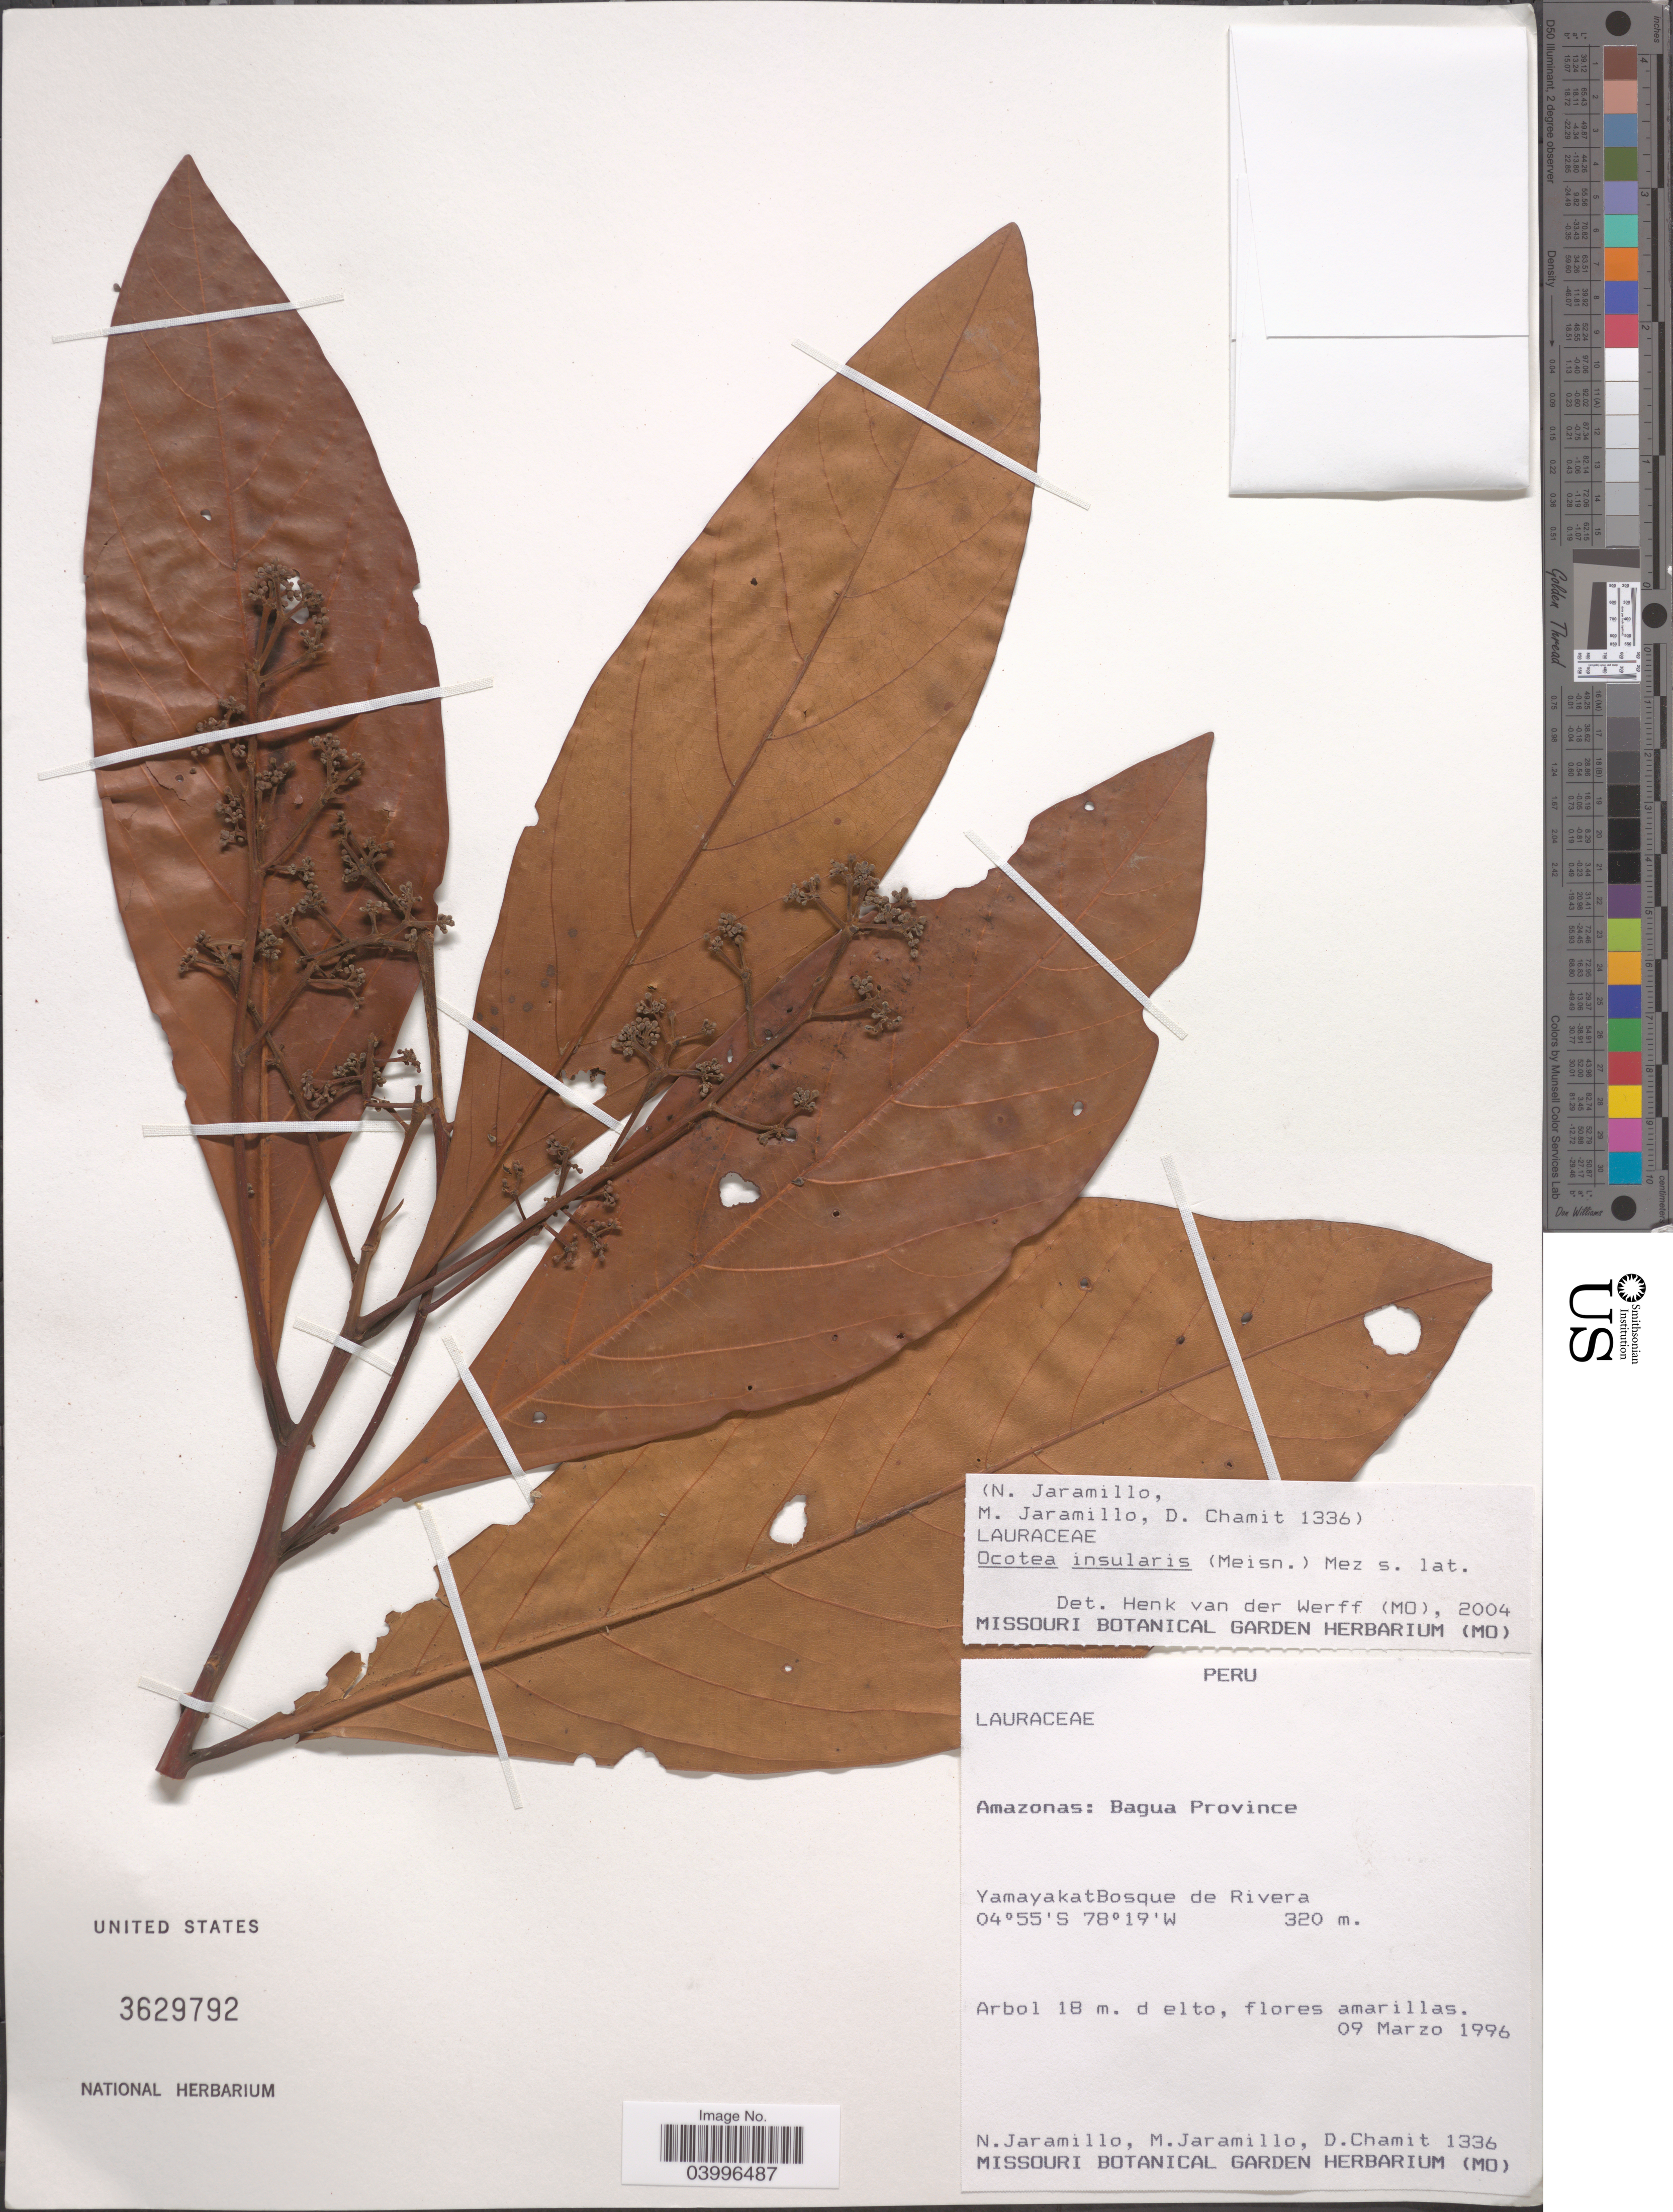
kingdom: Plantae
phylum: Tracheophyta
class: Magnoliopsida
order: Laurales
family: Lauraceae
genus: Ocotea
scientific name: Ocotea insularis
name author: (Meisn.) Mez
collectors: N. Jaramillo, M. Jaramillo & D. Chamit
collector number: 1336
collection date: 1996-03-09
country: Peru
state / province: Amazonas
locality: Bagua Province. Yamayakat Bosque de Rivera.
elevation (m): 320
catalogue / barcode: US 3629792